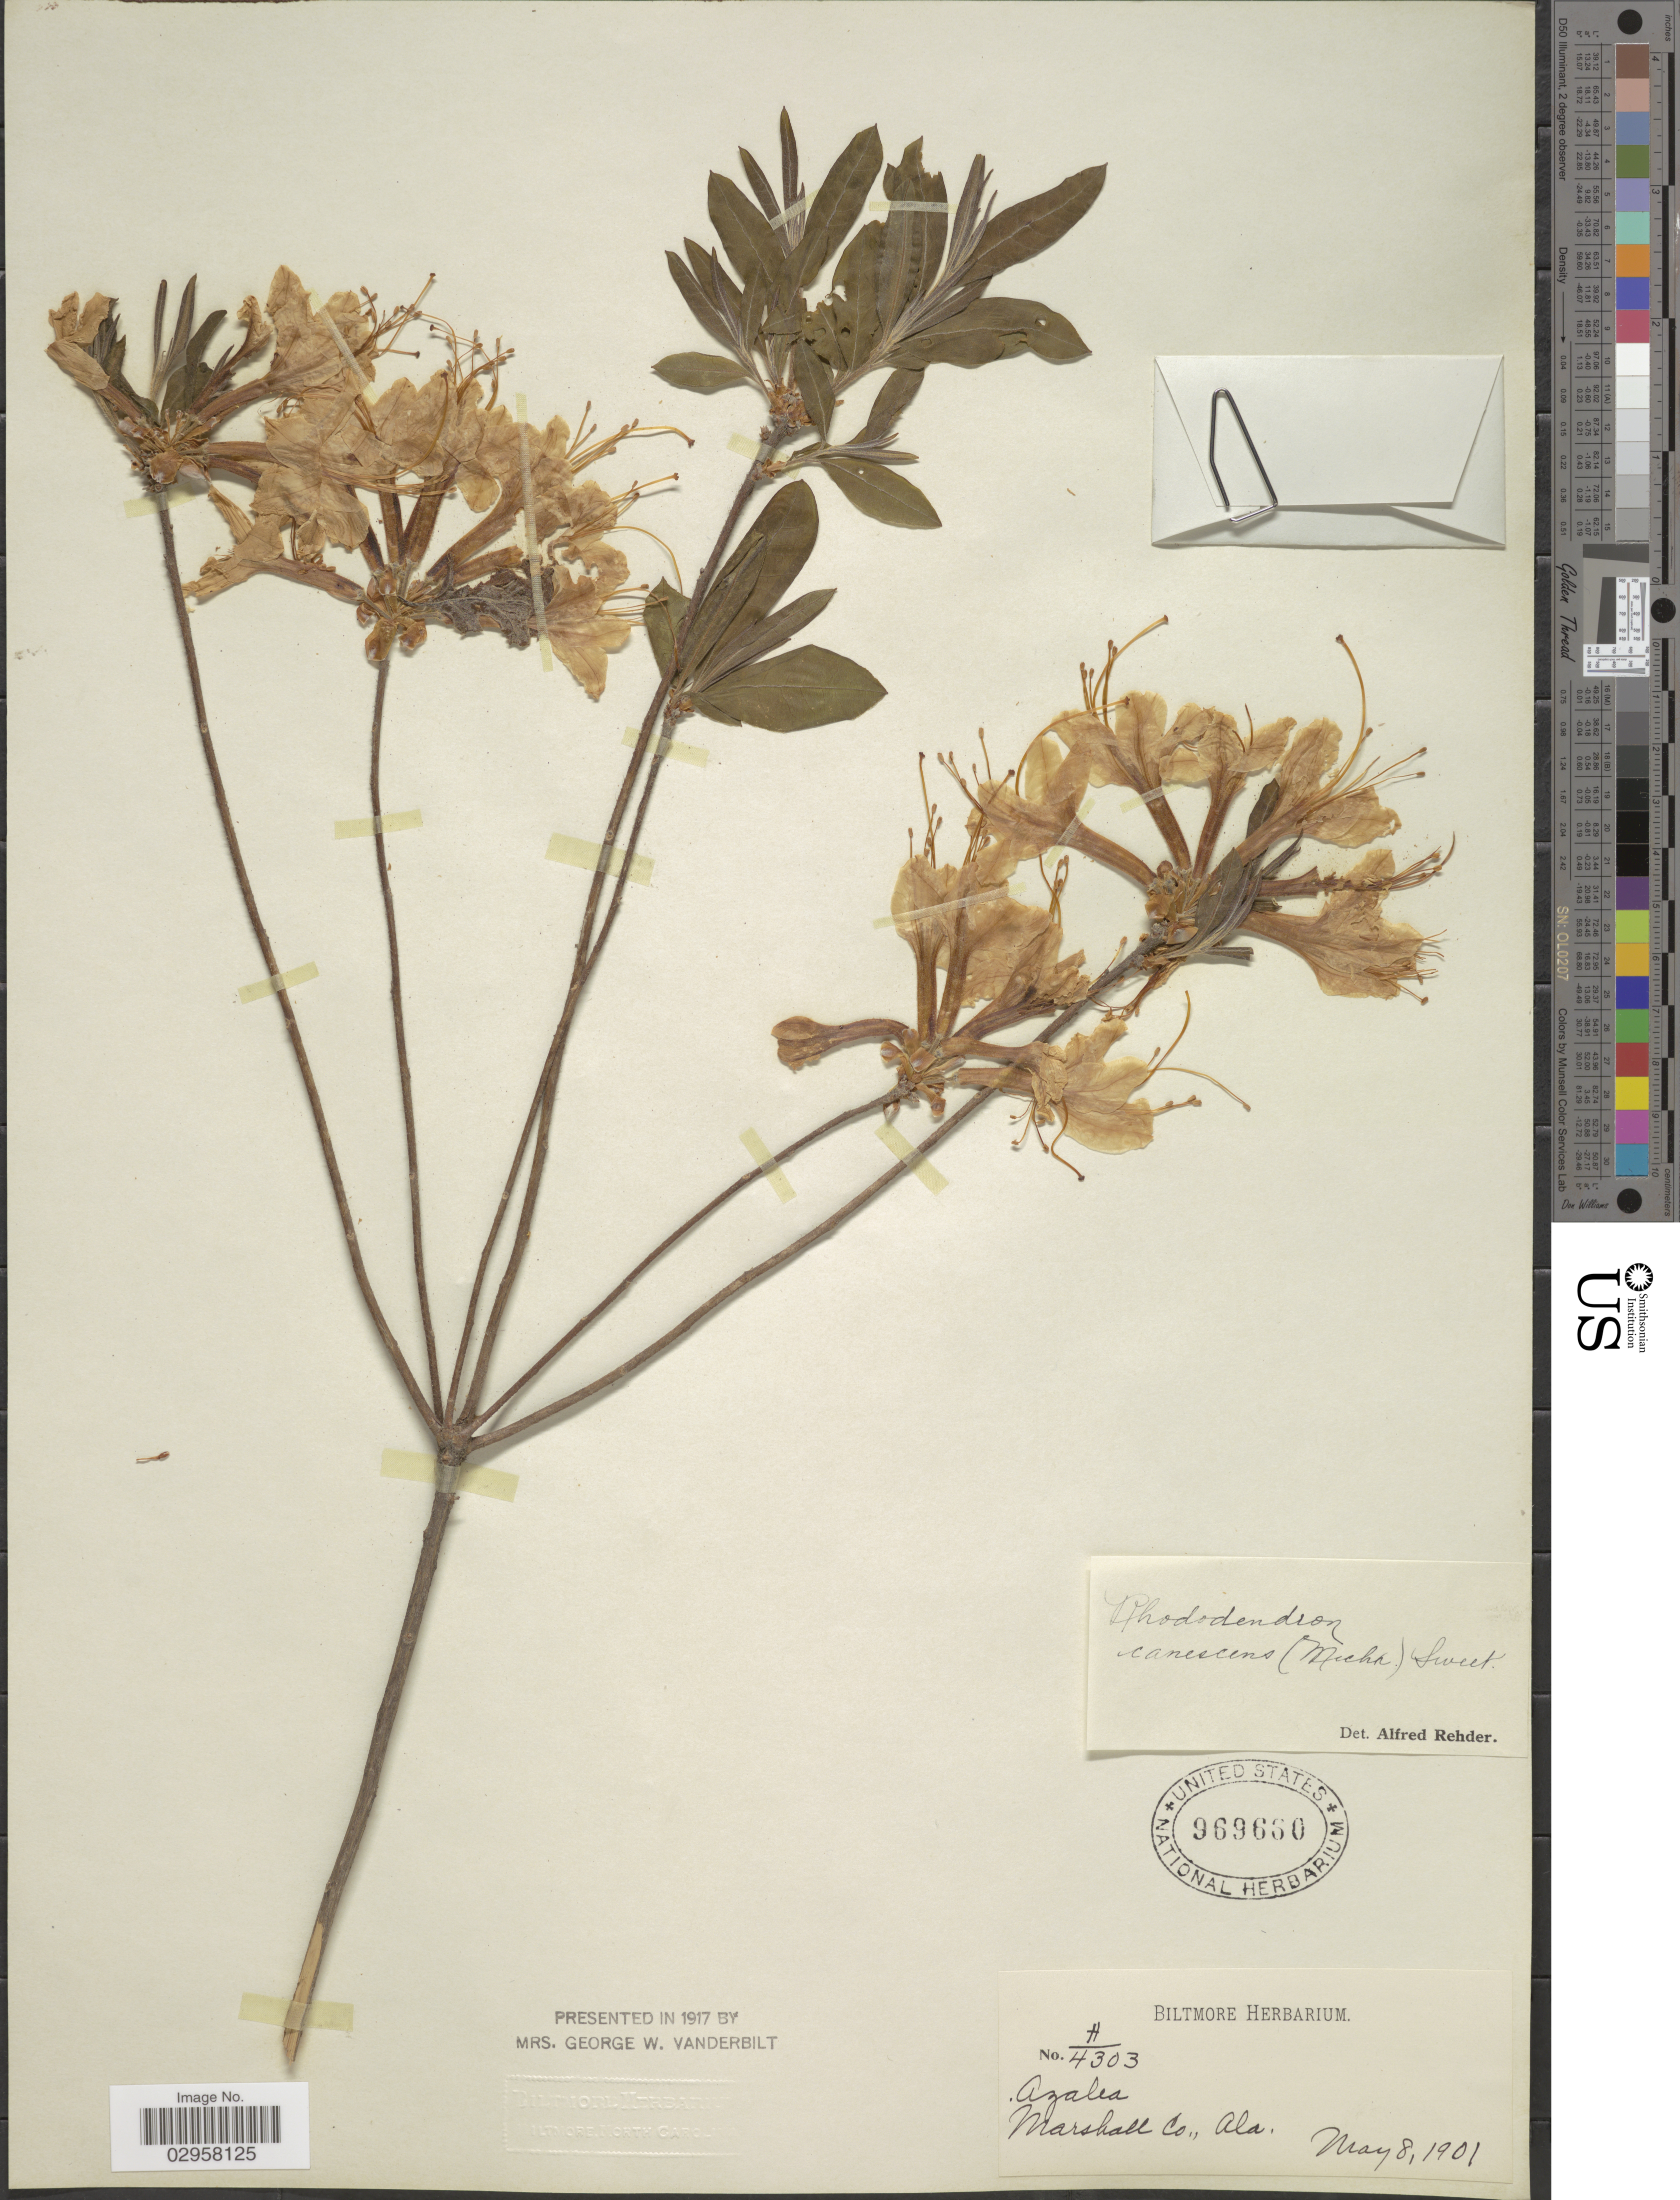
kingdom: Plantae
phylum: Tracheophyta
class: Magnoliopsida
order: Ericales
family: Ericaceae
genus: Rhododendron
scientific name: Rhododendron canescens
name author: (Michx.) Sweet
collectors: ex herb. Biltmore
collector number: H/4303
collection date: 1901-05-08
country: United States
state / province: Alabama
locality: Marshall Co.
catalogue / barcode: US 969660